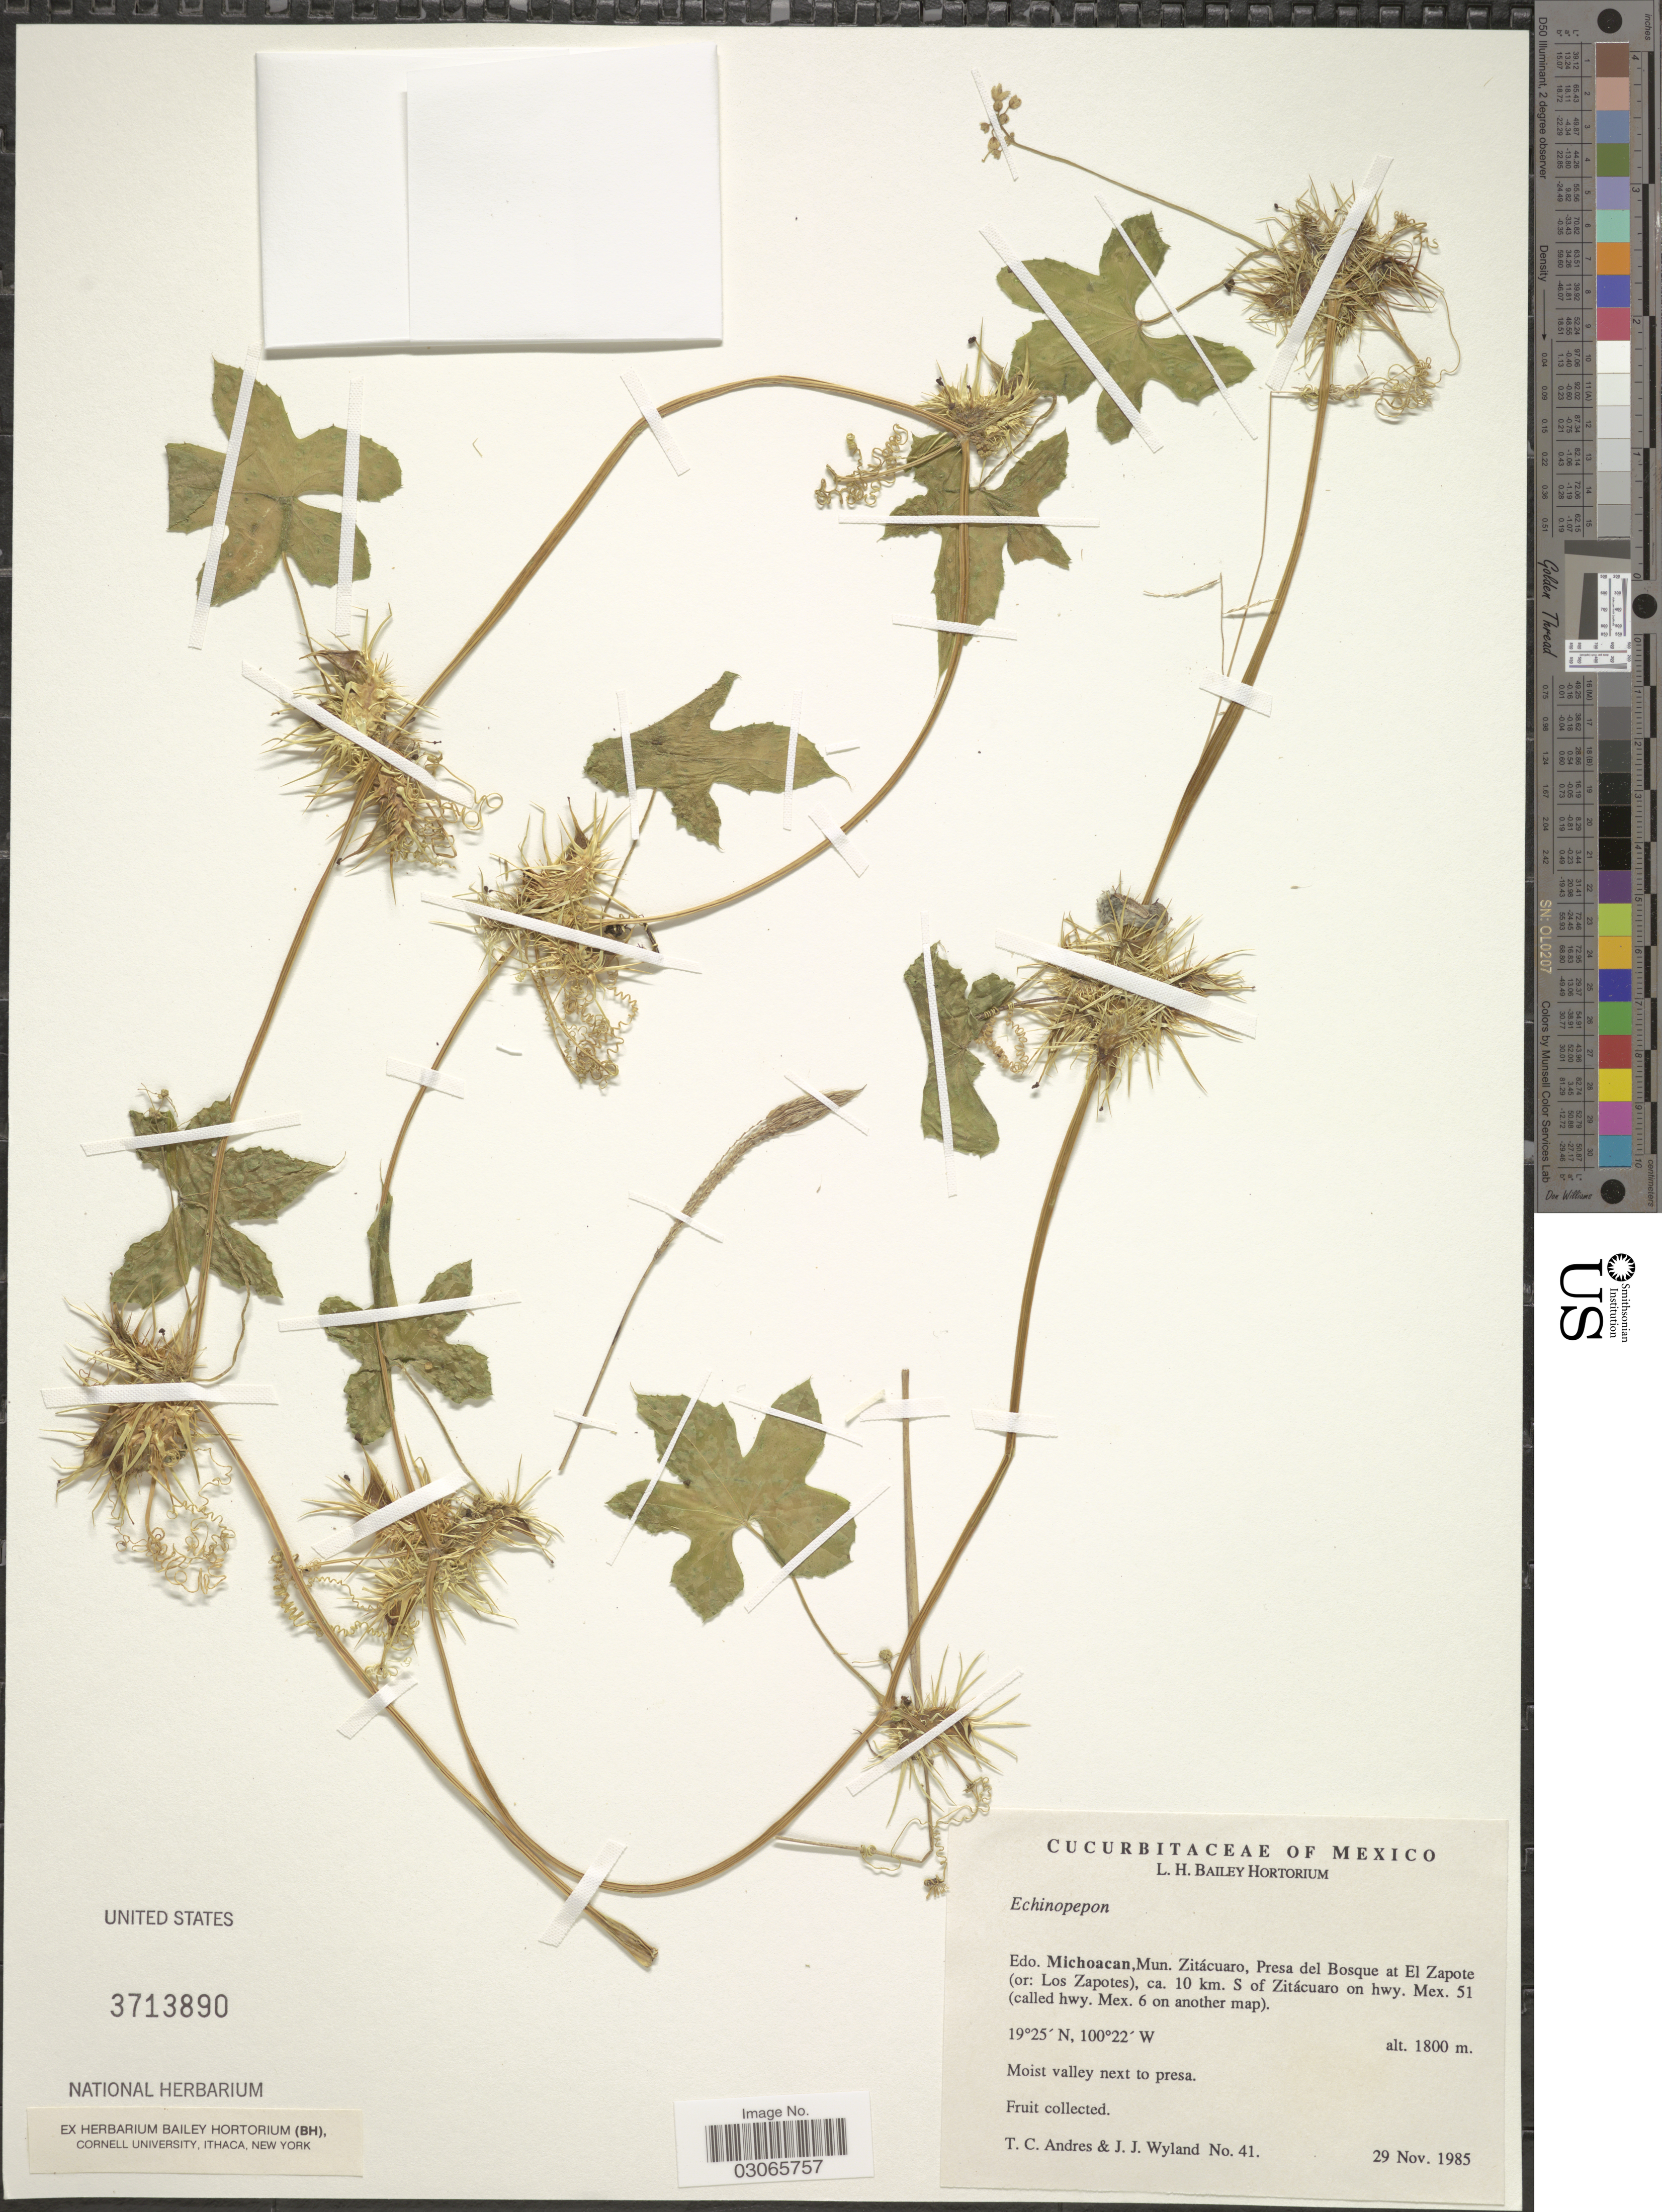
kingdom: Plantae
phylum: Tracheophyta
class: Magnoliopsida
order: Cucurbitales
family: Cucurbitaceae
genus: Echinopepon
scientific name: Echinopepon sp.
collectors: T. C. Andres & J. J. Wyland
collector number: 41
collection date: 1985-11-29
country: Mexico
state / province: Michoacán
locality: Mun. Zitácuaro, Presa del Bosque at El Zapote (or: Los Zapotes), ca. 10 km. S of Zitácuaro on hwy. Mex. 51 (called hwy. Mex. 6 on another map).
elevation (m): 1800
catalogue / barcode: US 3713890